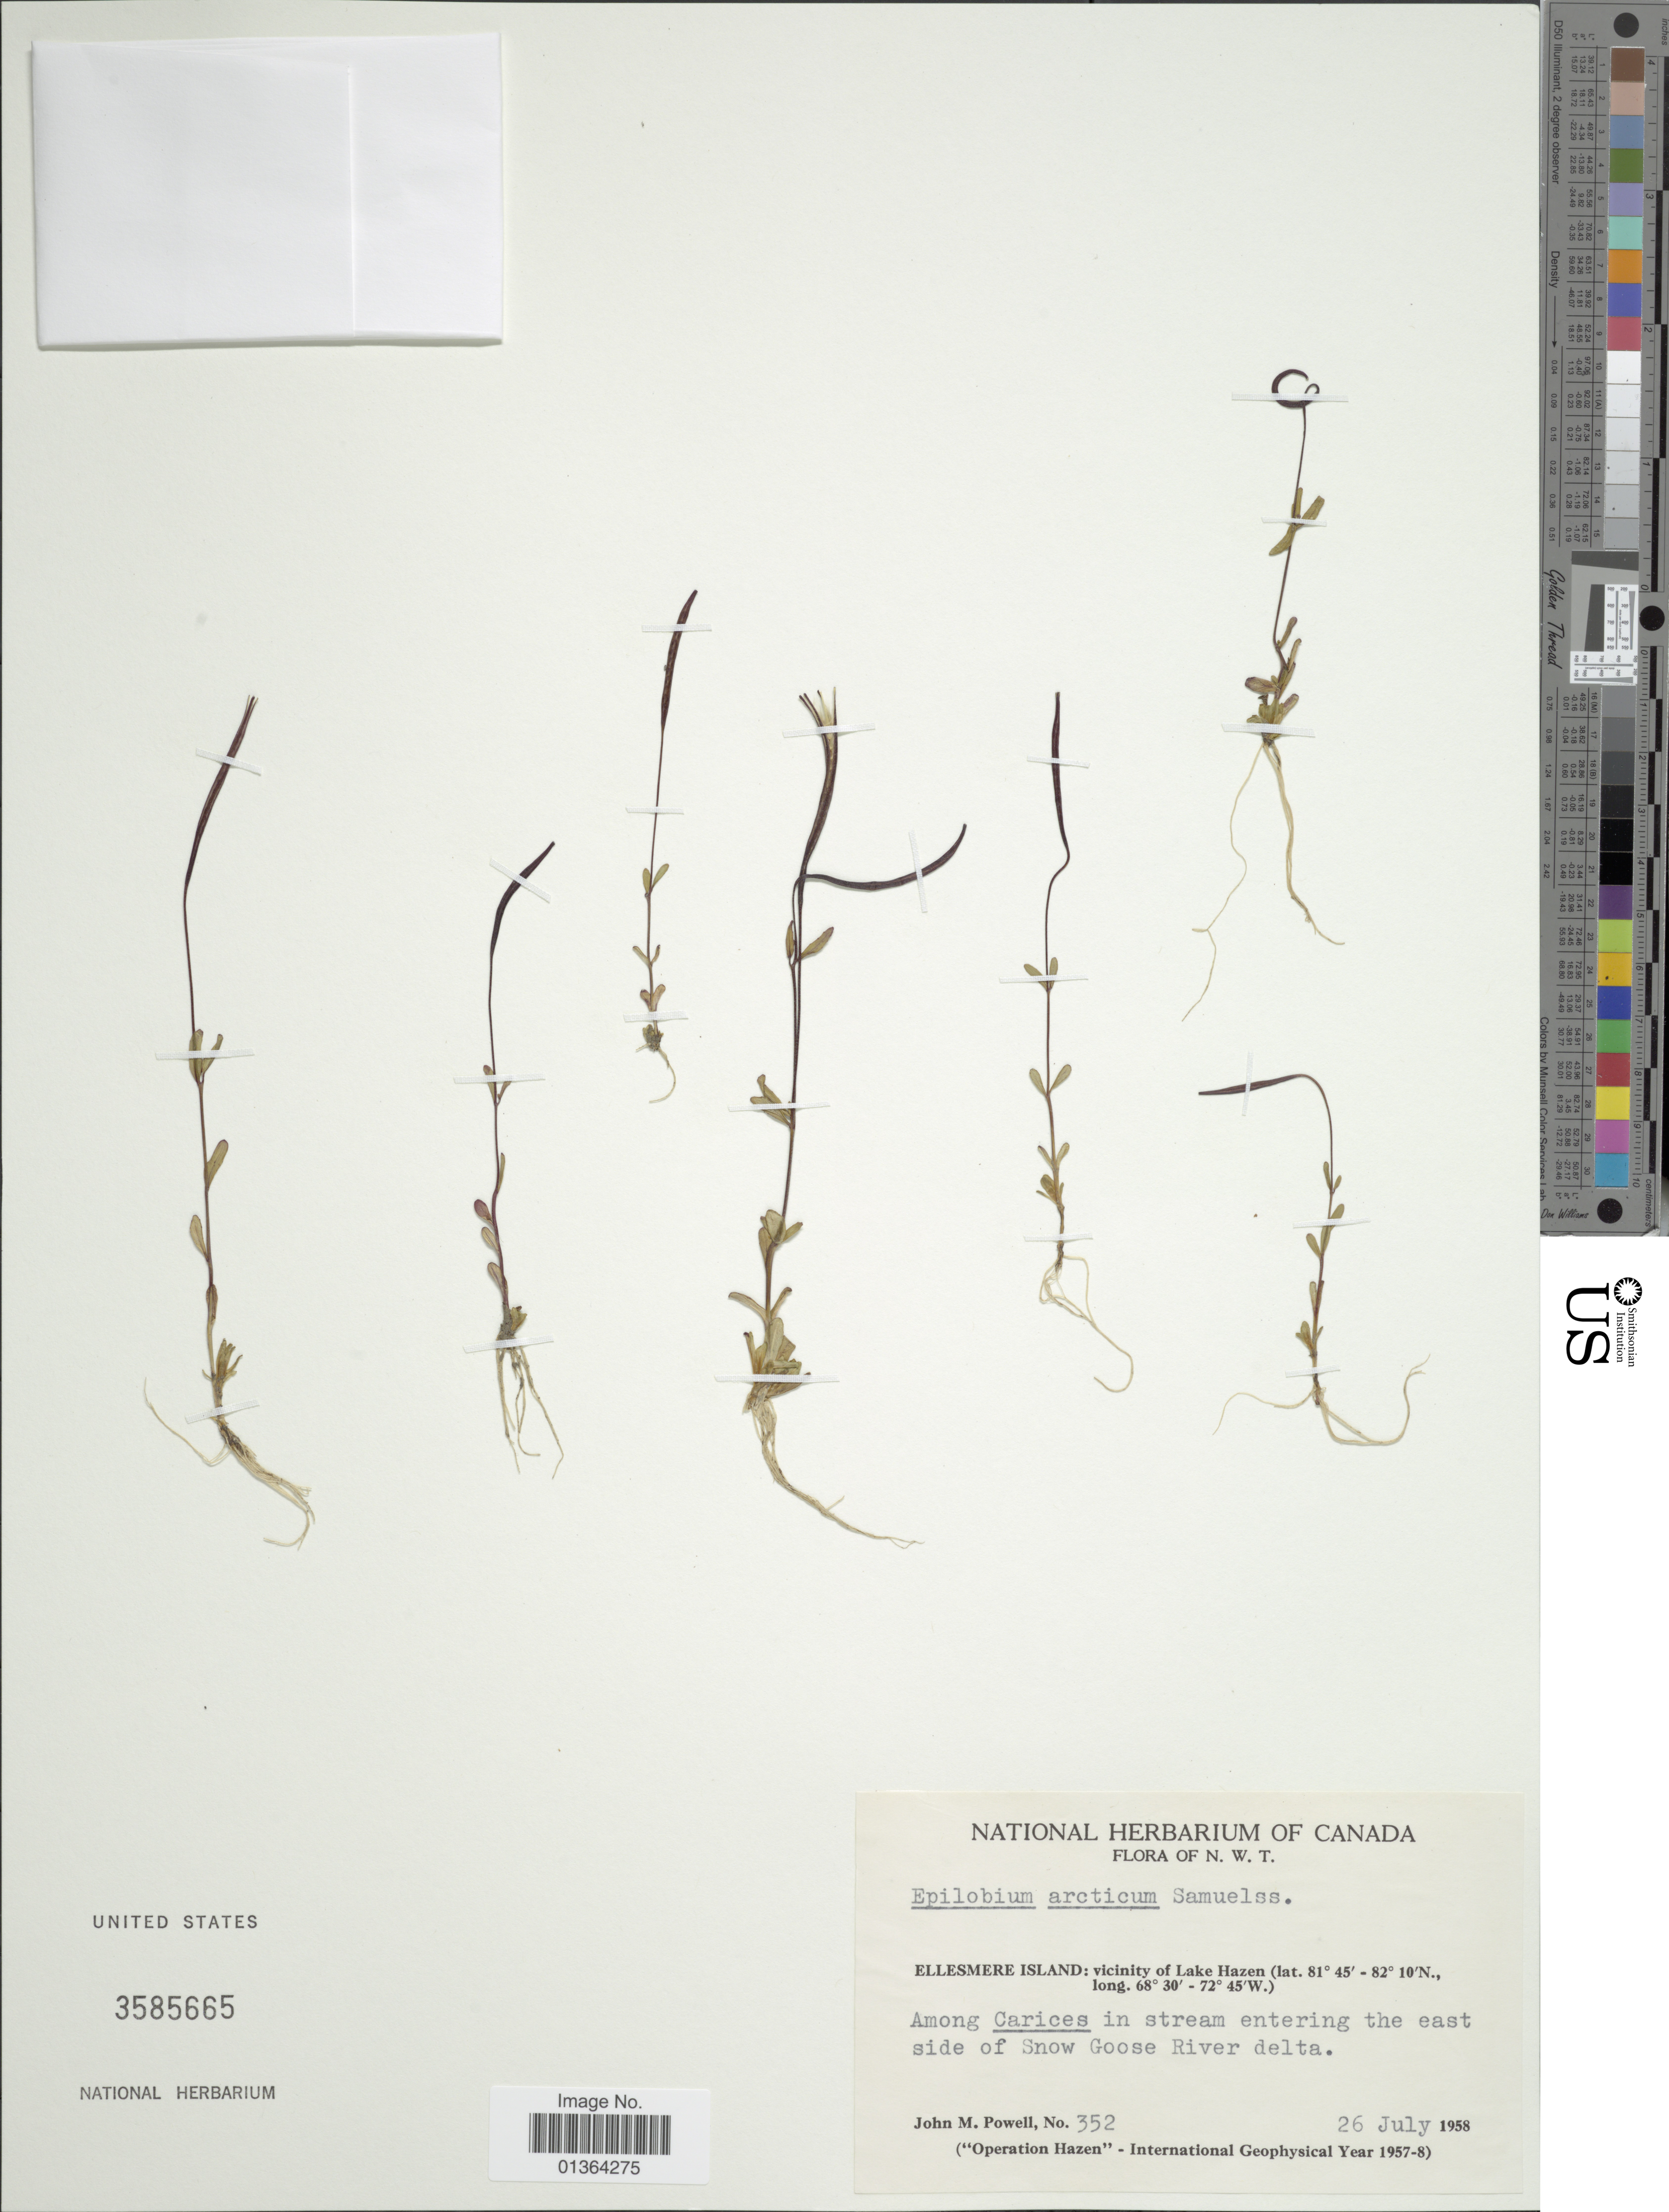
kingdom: Plantae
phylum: Tracheophyta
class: Magnoliopsida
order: Myrtales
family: Onagraceae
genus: Epilobium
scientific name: Epilobium davuricum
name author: Fisch. ex Hornem.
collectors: J. Powell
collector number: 352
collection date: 1958-07-26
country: Canada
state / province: Northwest Territories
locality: Ellesmere Island: vicinity of Lake Hazen. Among Carices in stream entering the east side of Snow Goose River delta.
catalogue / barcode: US 3585665